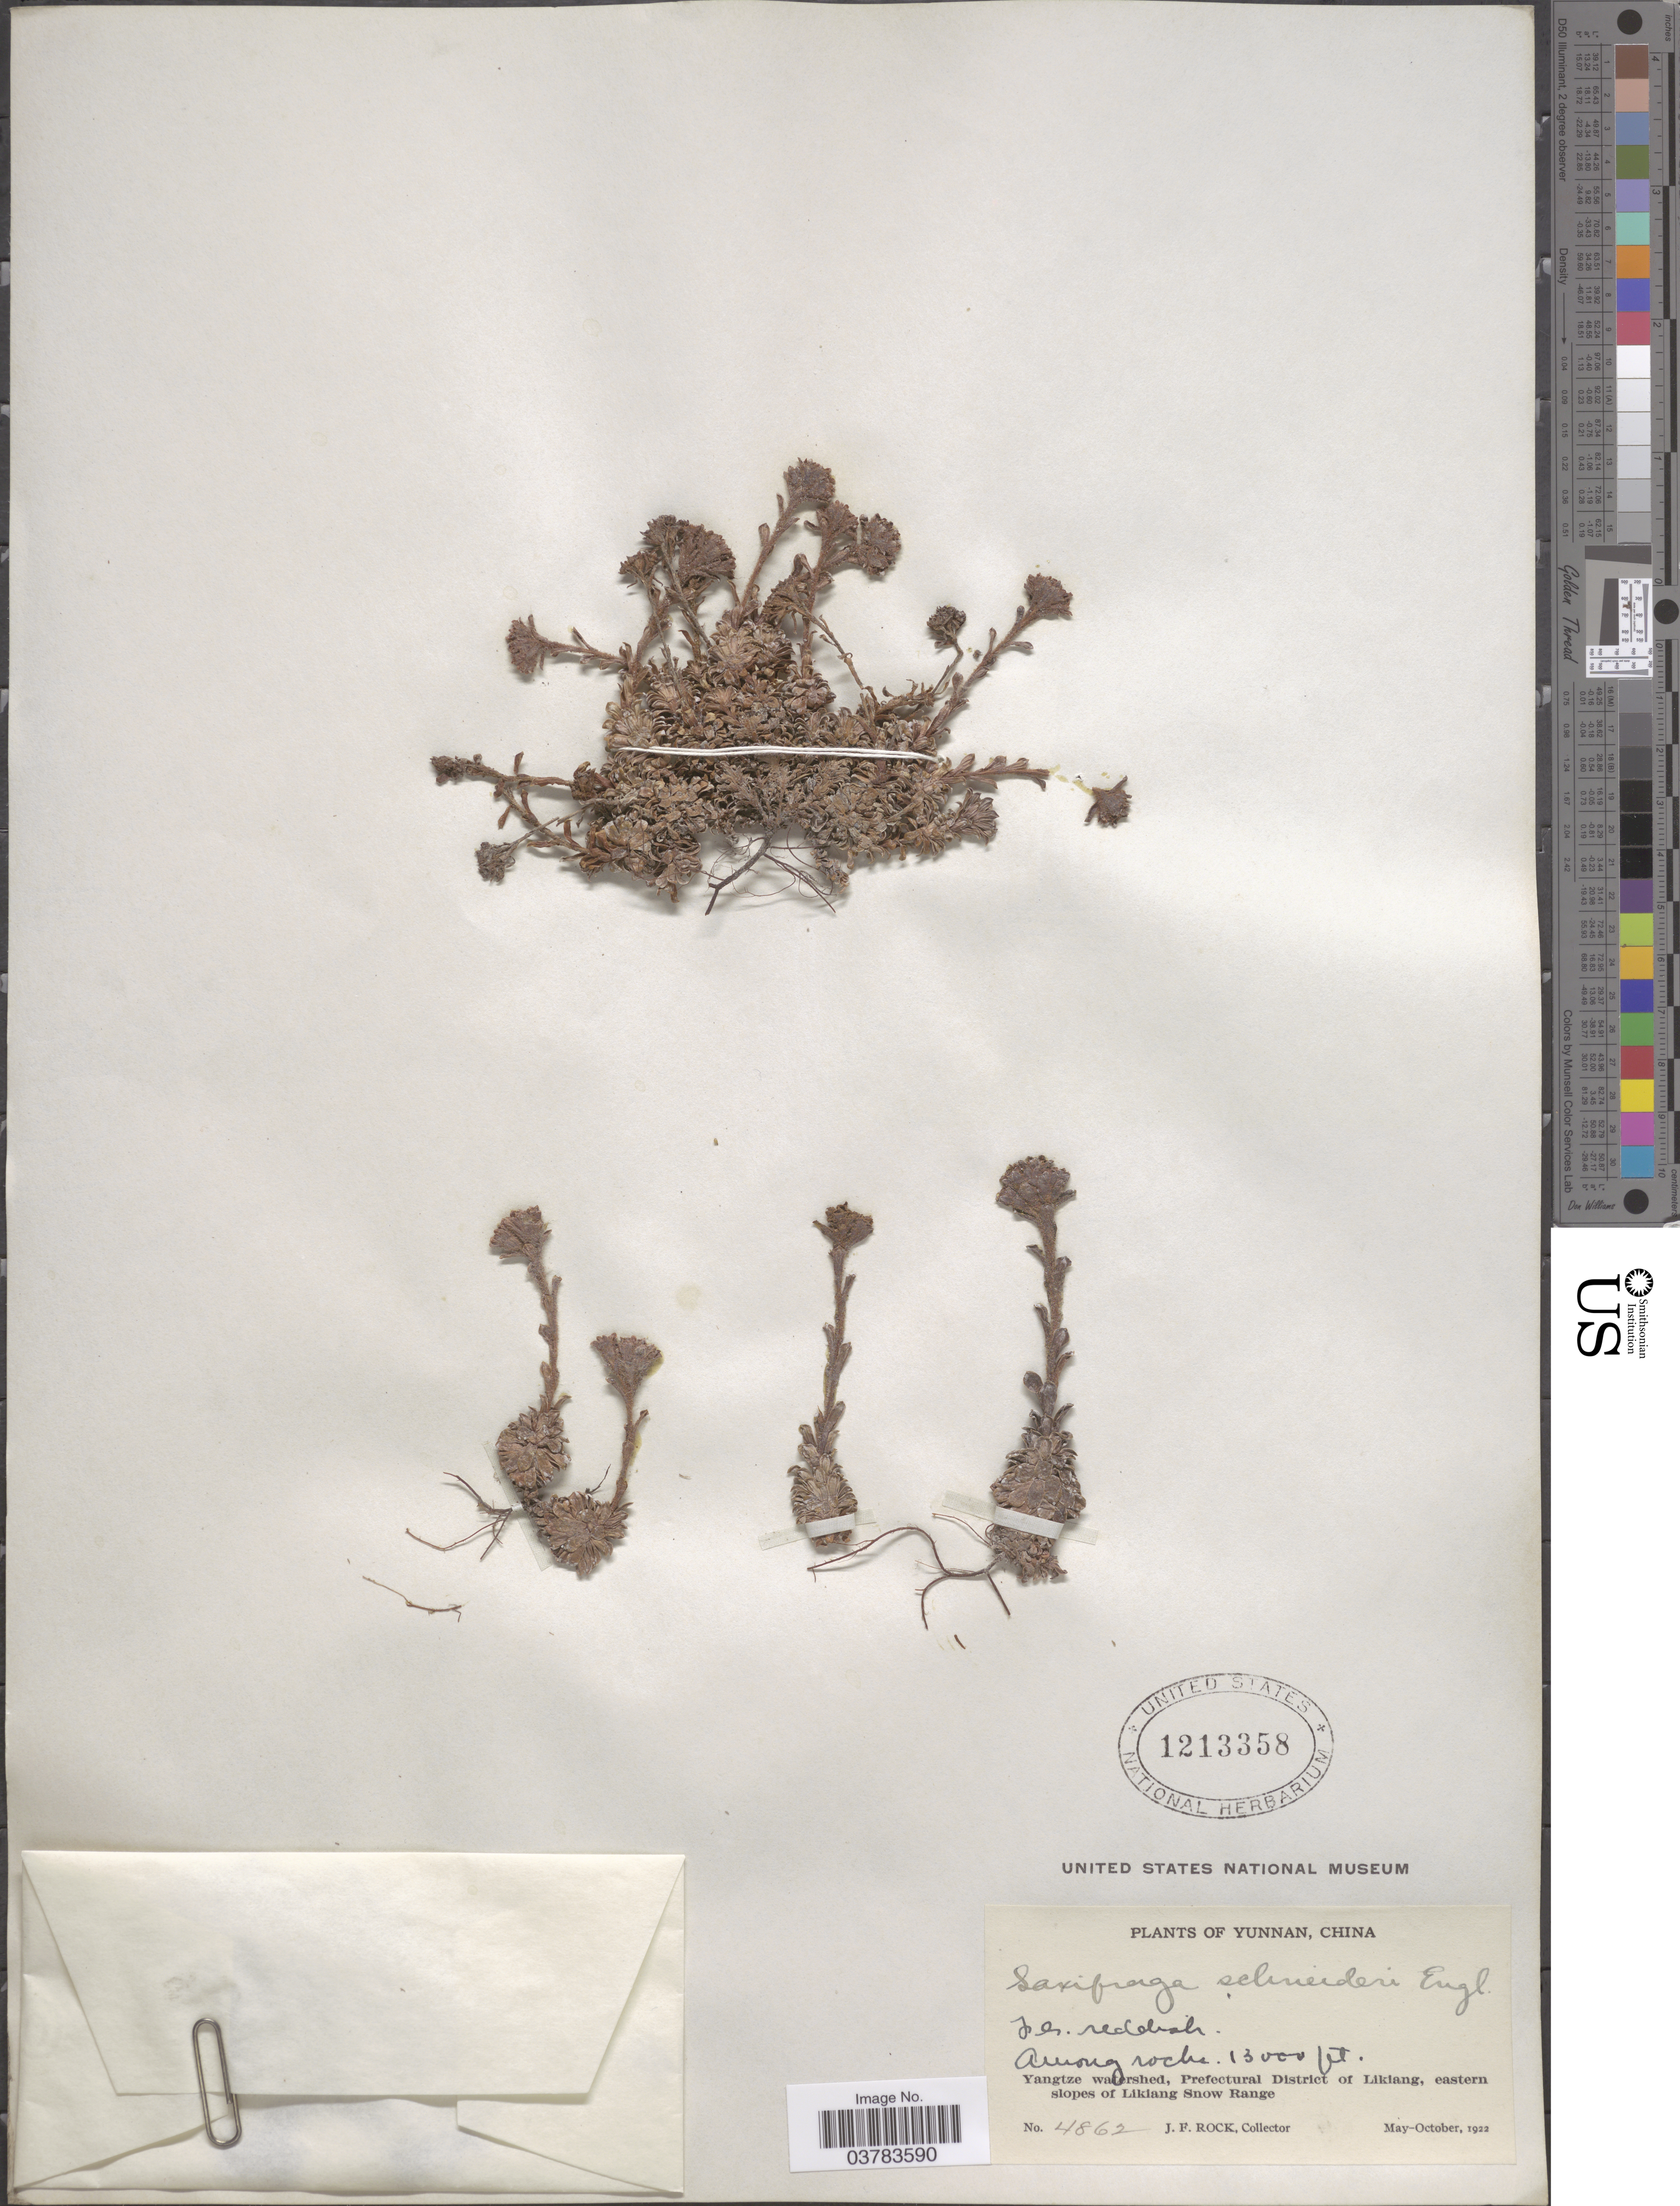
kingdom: Plantae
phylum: Tracheophyta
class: Magnoliopsida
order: Saxifragales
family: Saxifragaceae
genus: Saxifraga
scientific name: Saxifraga schneideri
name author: Engl.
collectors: J. Rock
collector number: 4862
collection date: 1922-05/1922-10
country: China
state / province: Yunnan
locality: Among rocks. Yangtze watershed, Prefectural District of Likiang, eastern slopes of Likiang Snow Range.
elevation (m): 3962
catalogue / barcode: US 1213358